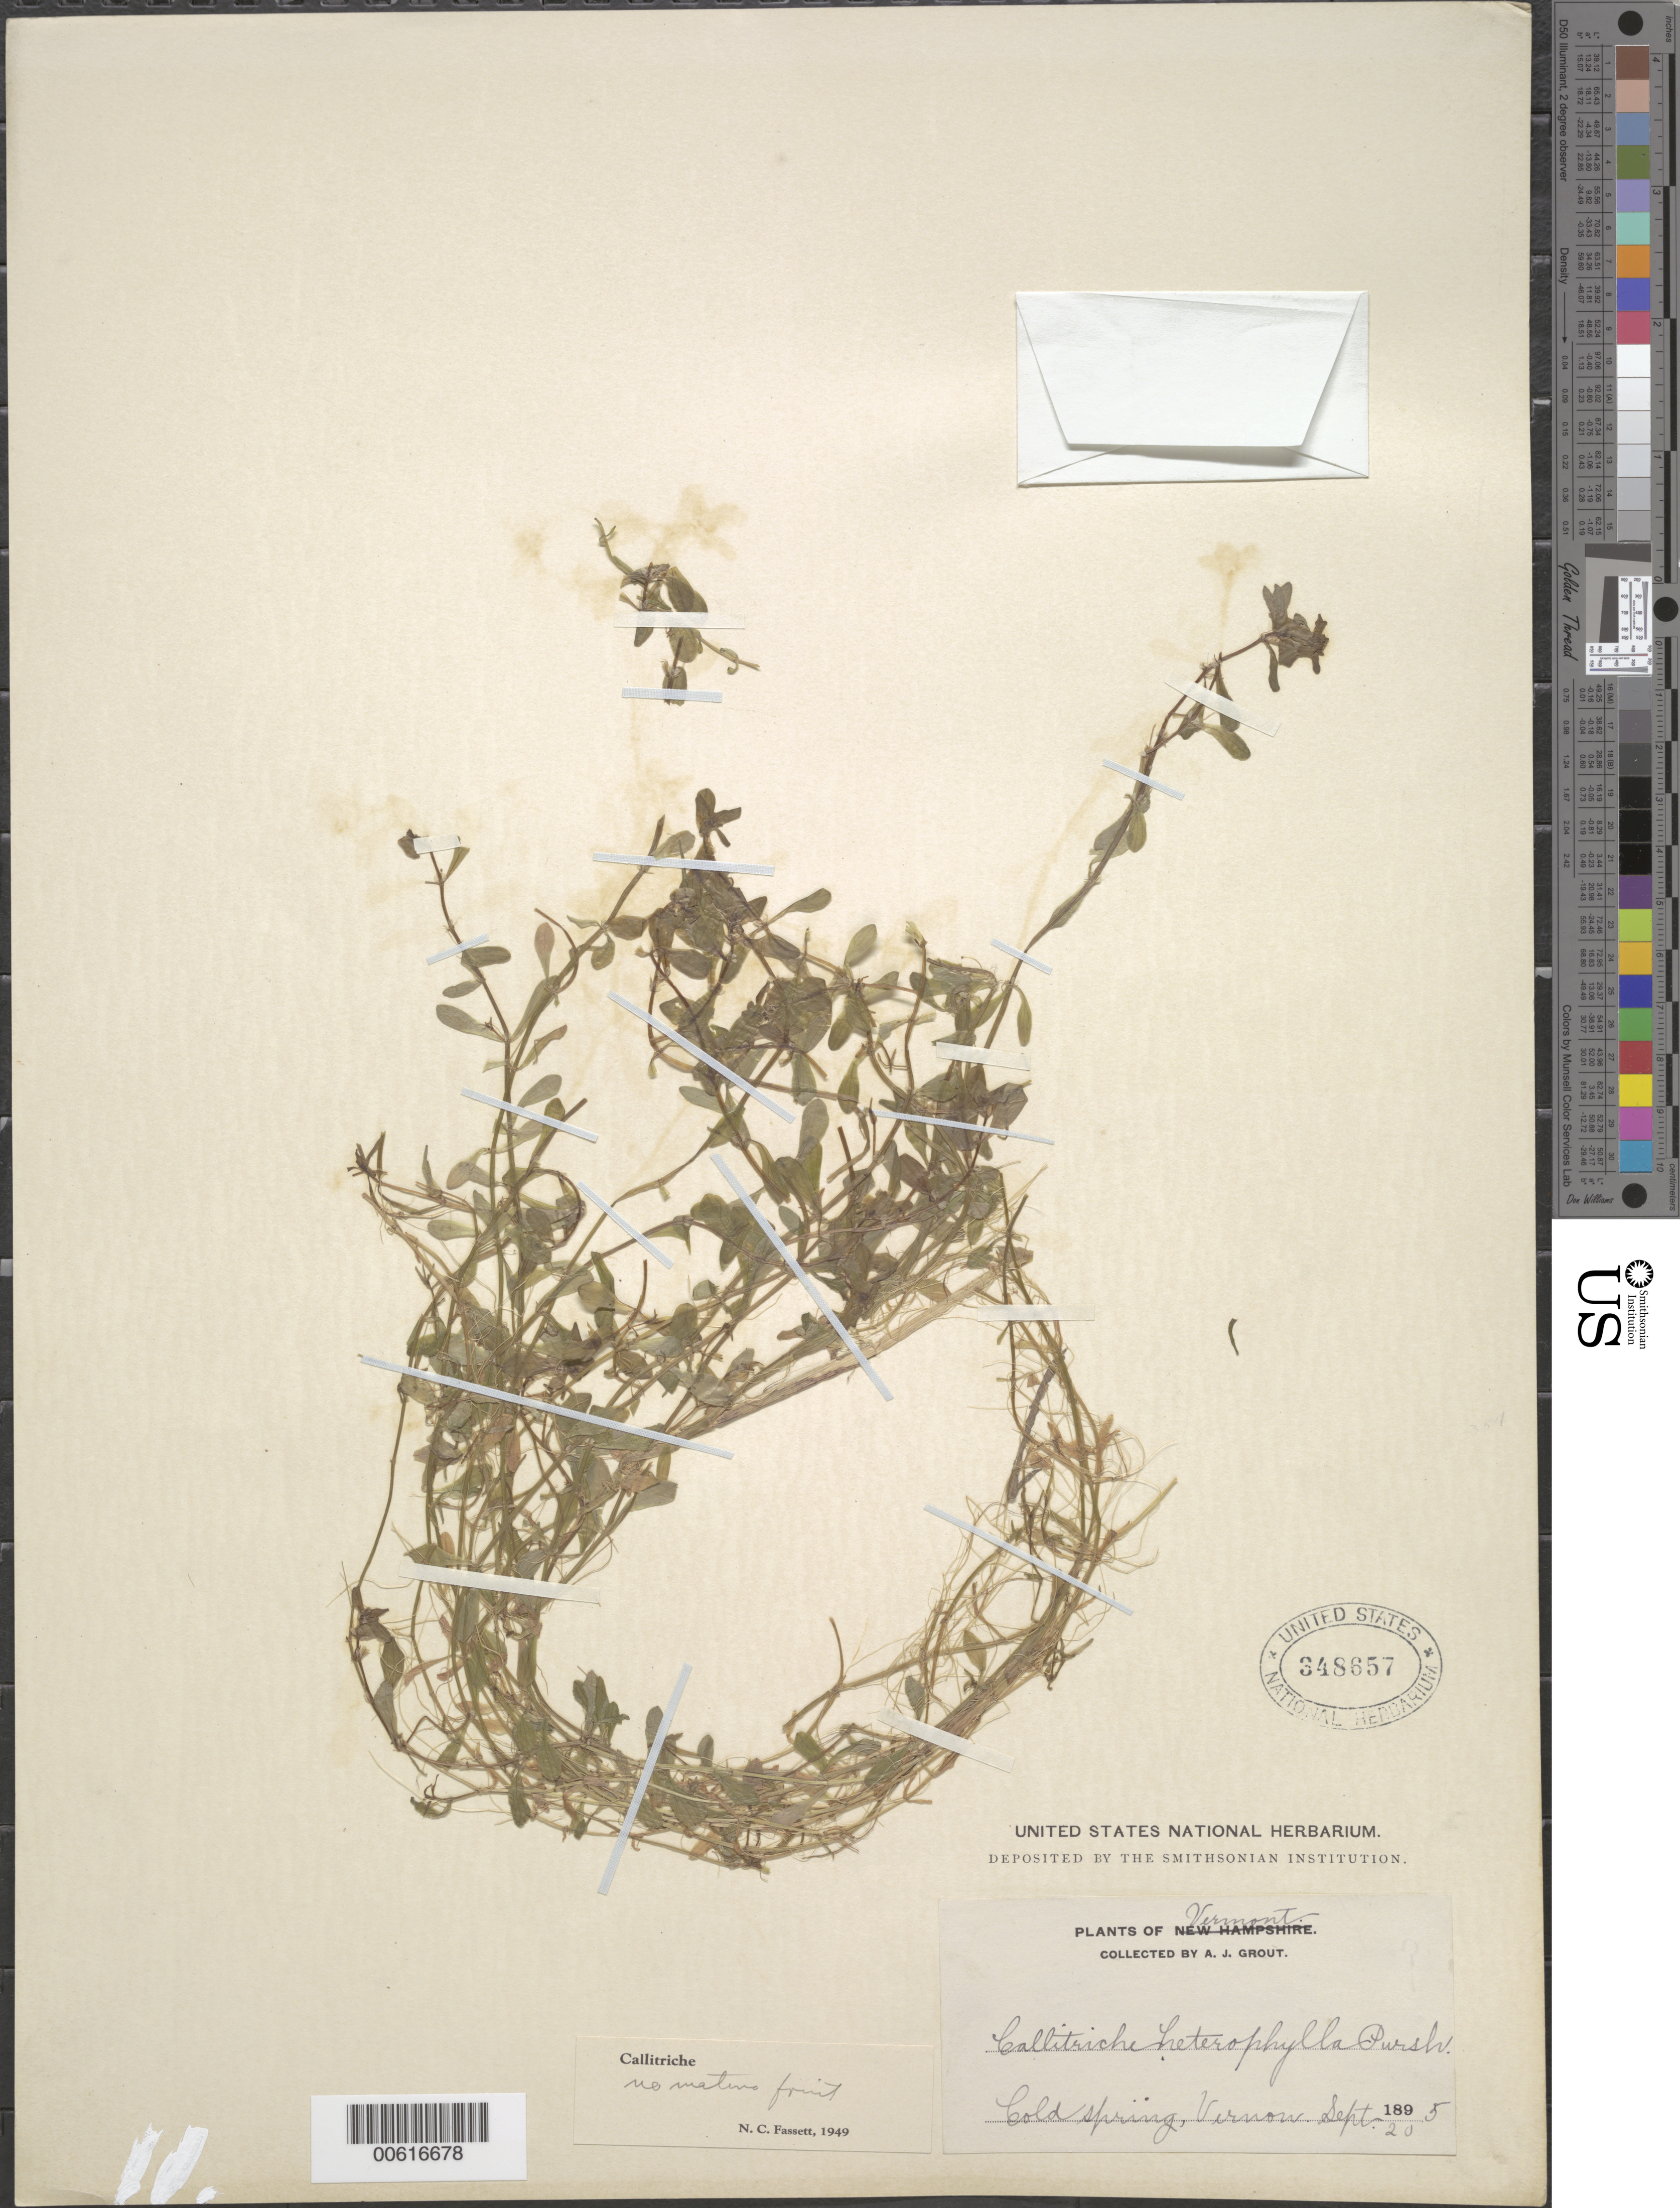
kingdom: Plantae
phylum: Tracheophyta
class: Magnoliopsida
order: Lamiales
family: Plantaginaceae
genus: Callitriche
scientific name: Callitriche heterophylla Pursh emend. Darby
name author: Pursh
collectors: A. J. Grout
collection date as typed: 20 Sep 1895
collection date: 1895-09-20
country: United States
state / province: Vermont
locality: Cold Spring, Vernon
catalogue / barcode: US 348657